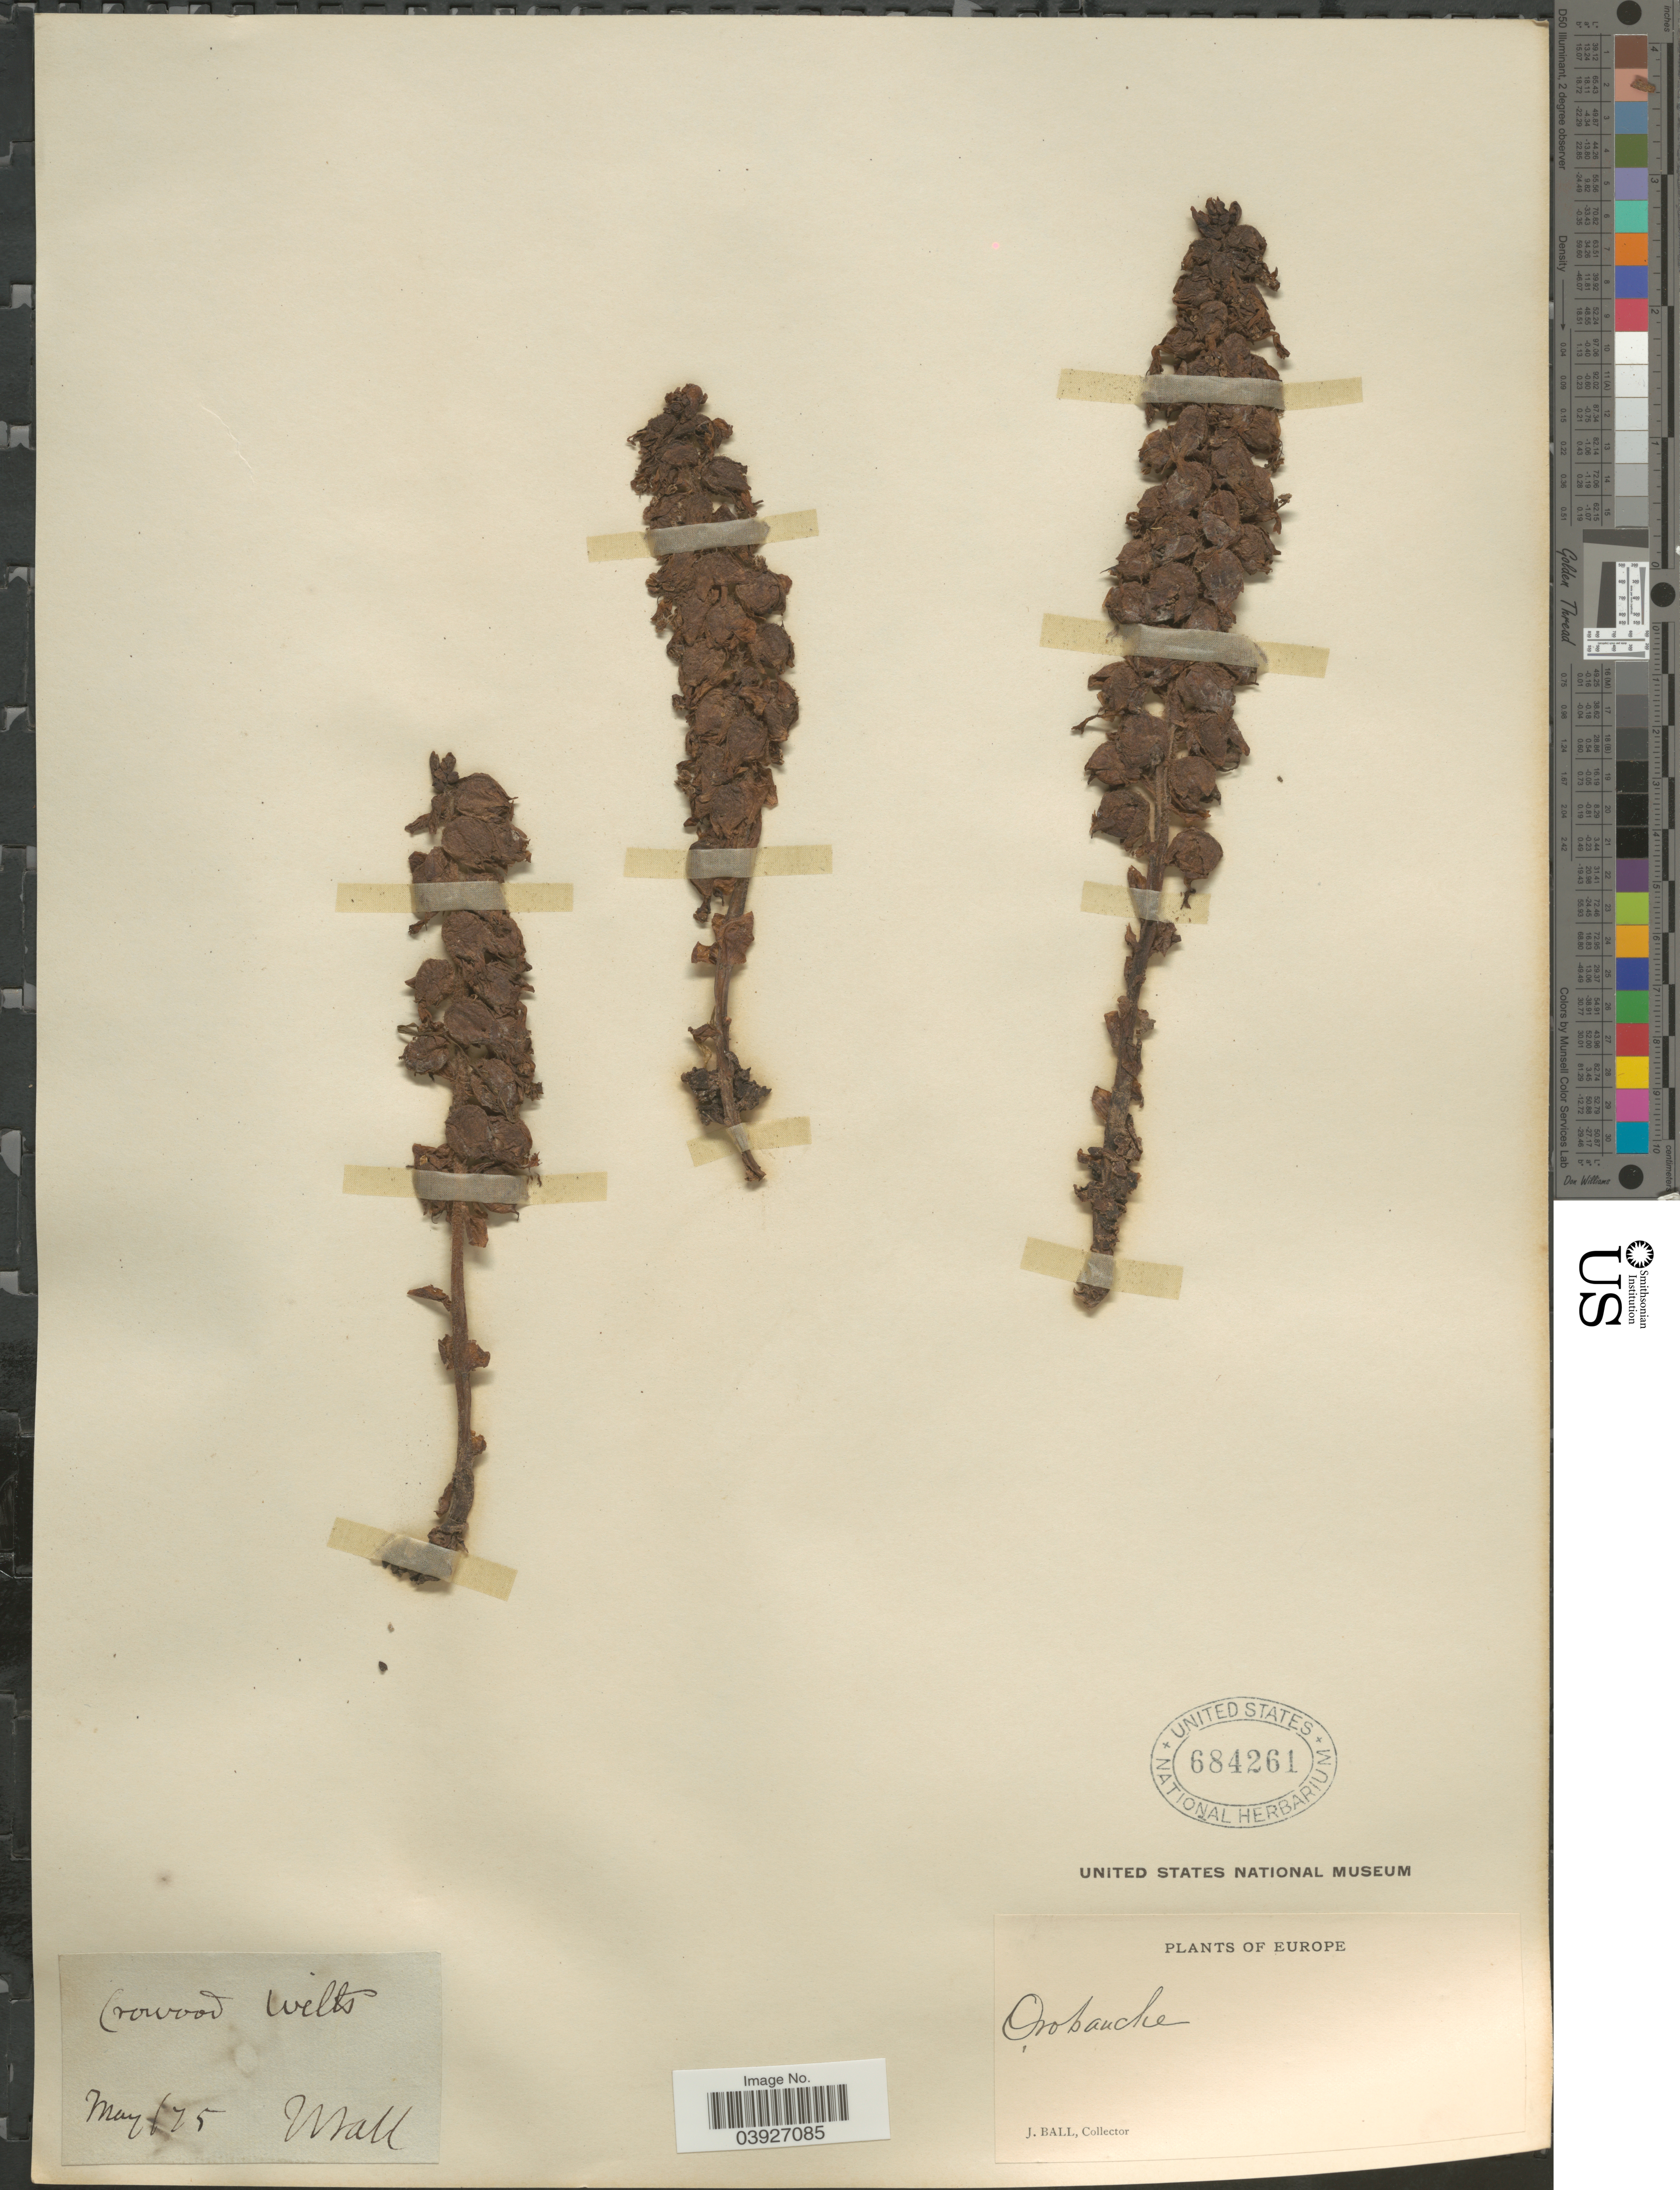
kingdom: Plantae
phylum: Tracheophyta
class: Magnoliopsida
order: Lamiales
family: Orobanchaceae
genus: Epifagus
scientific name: Epifagus sp.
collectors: J. Ball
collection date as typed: Transcribed d/m/y: /5/75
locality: Europe.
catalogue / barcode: US 684261